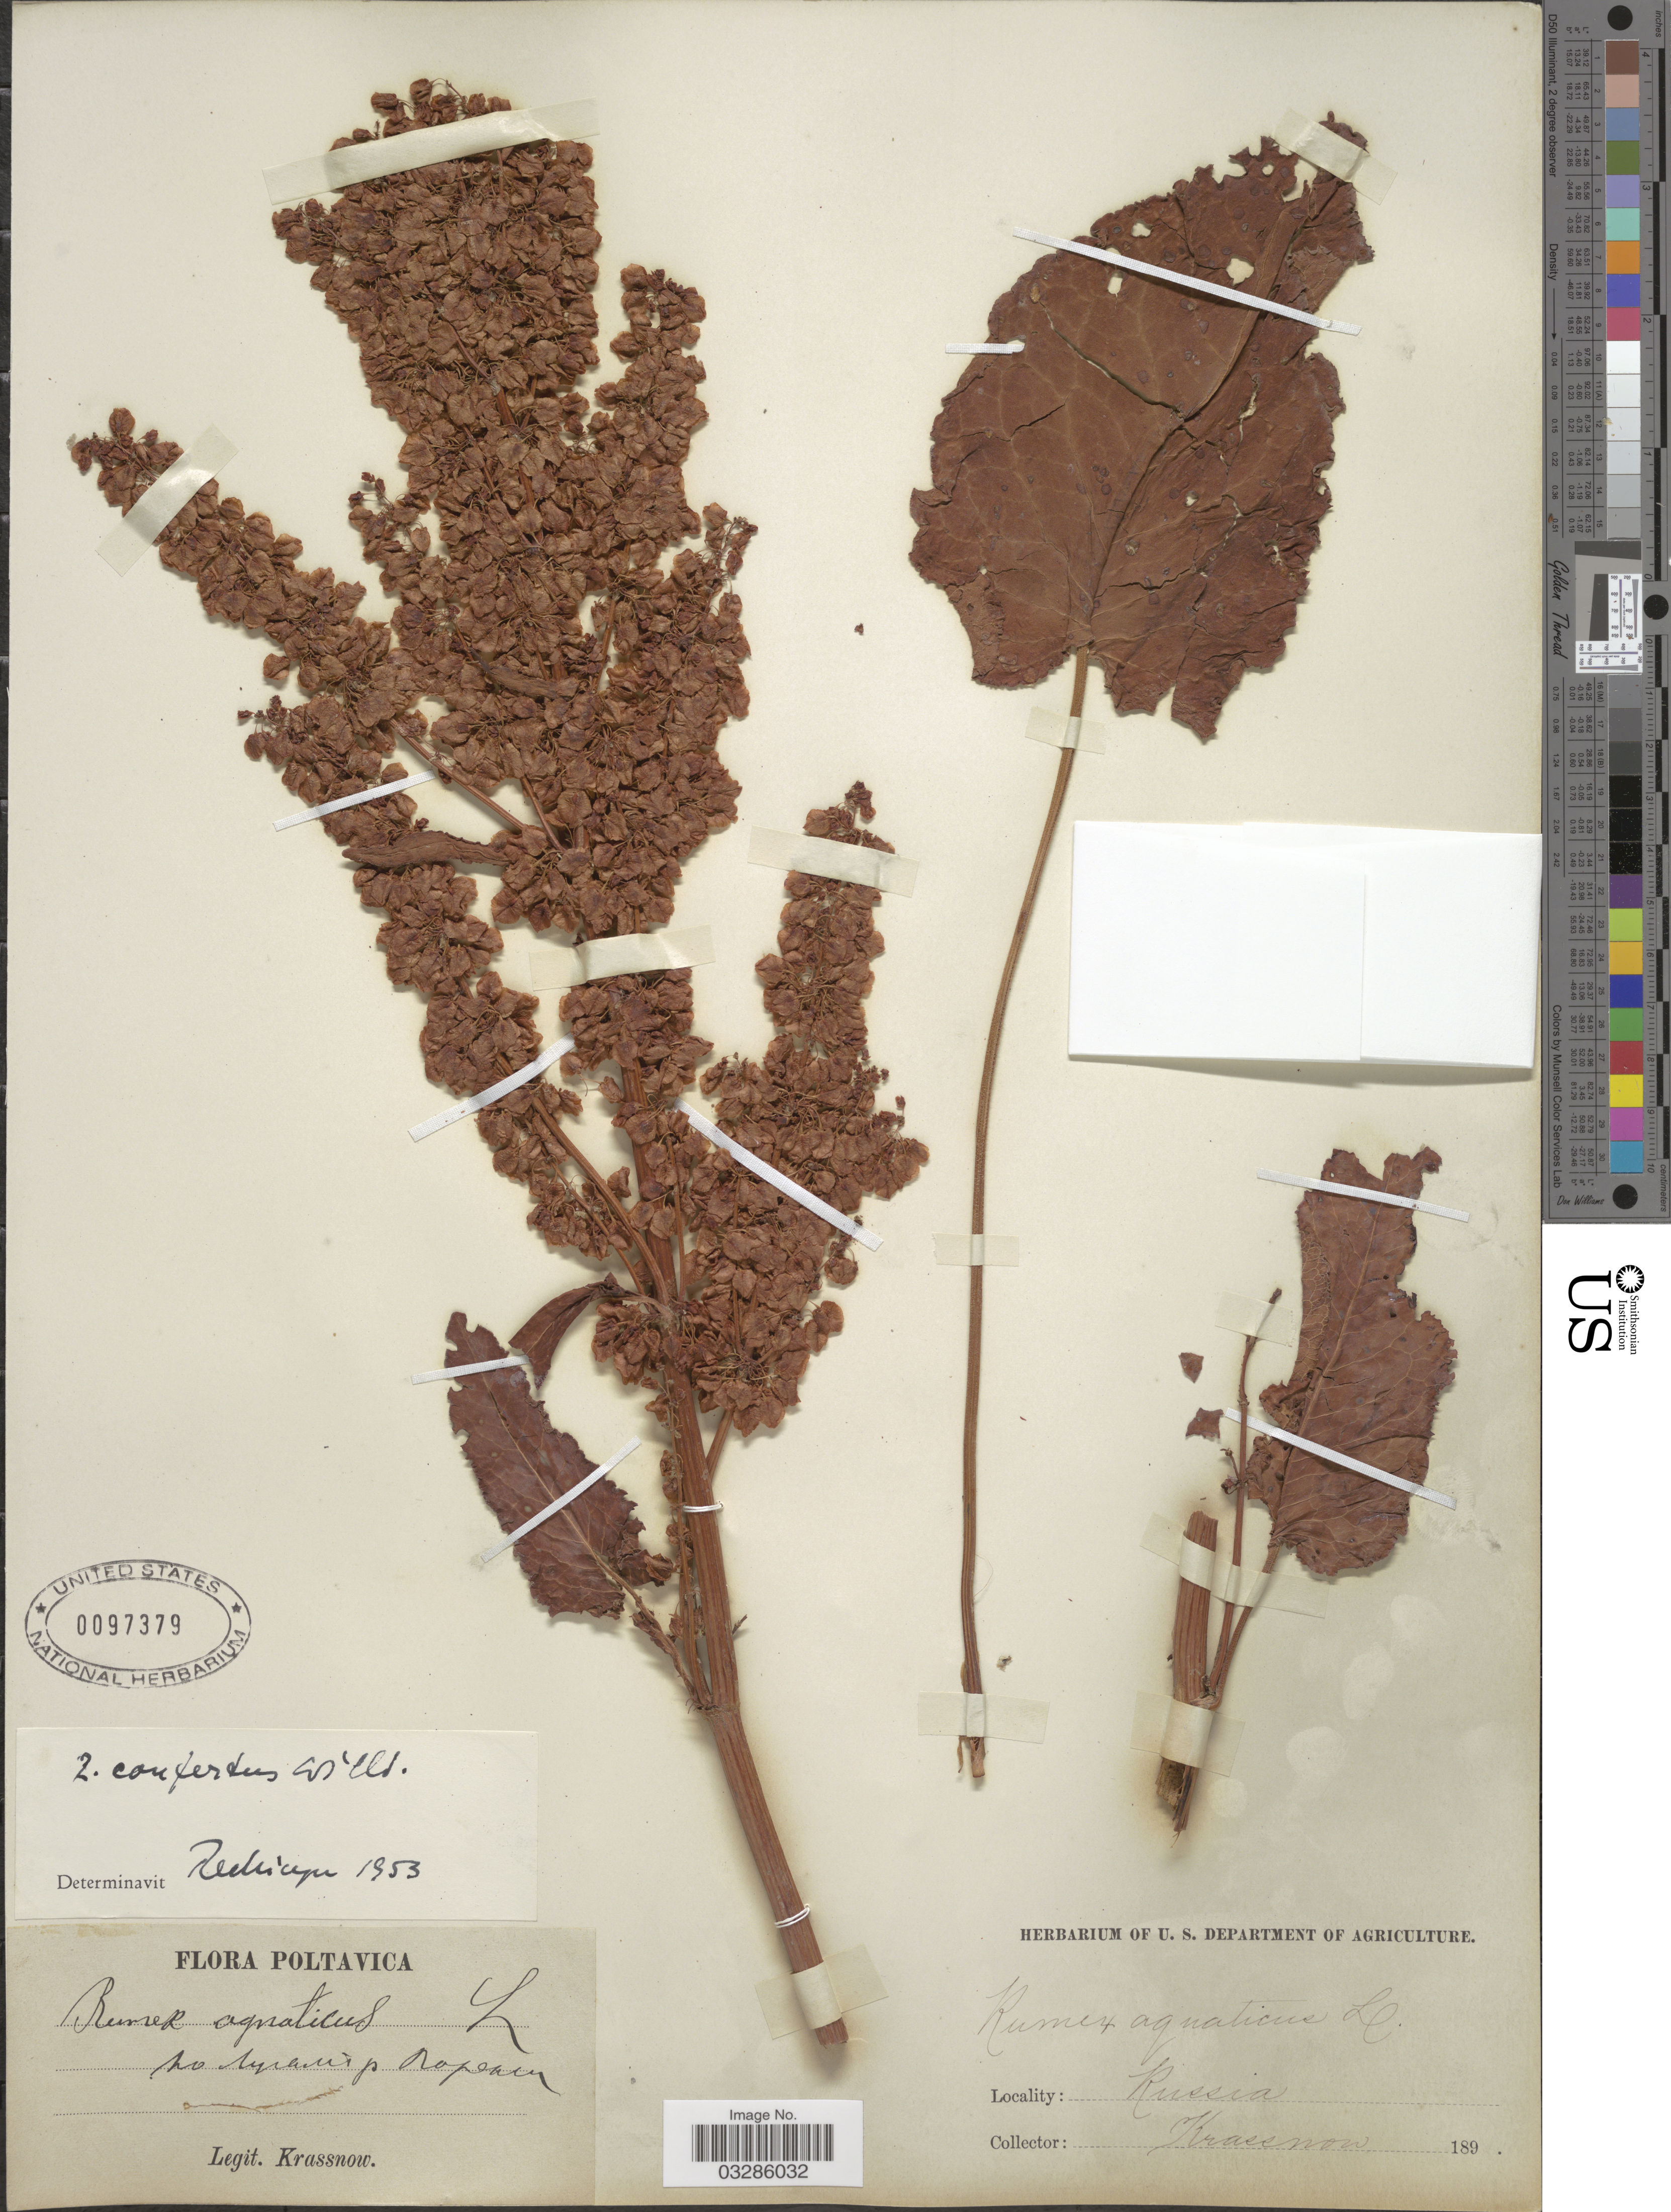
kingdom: Plantae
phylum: Tracheophyta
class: Magnoliopsida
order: Caryophyllales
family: Polygonaceae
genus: Rumex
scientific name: Rumex confertus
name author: Willd.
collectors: -. Krassnow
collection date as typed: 189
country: Ukraine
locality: Poltavica, Russia.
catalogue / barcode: US 97379